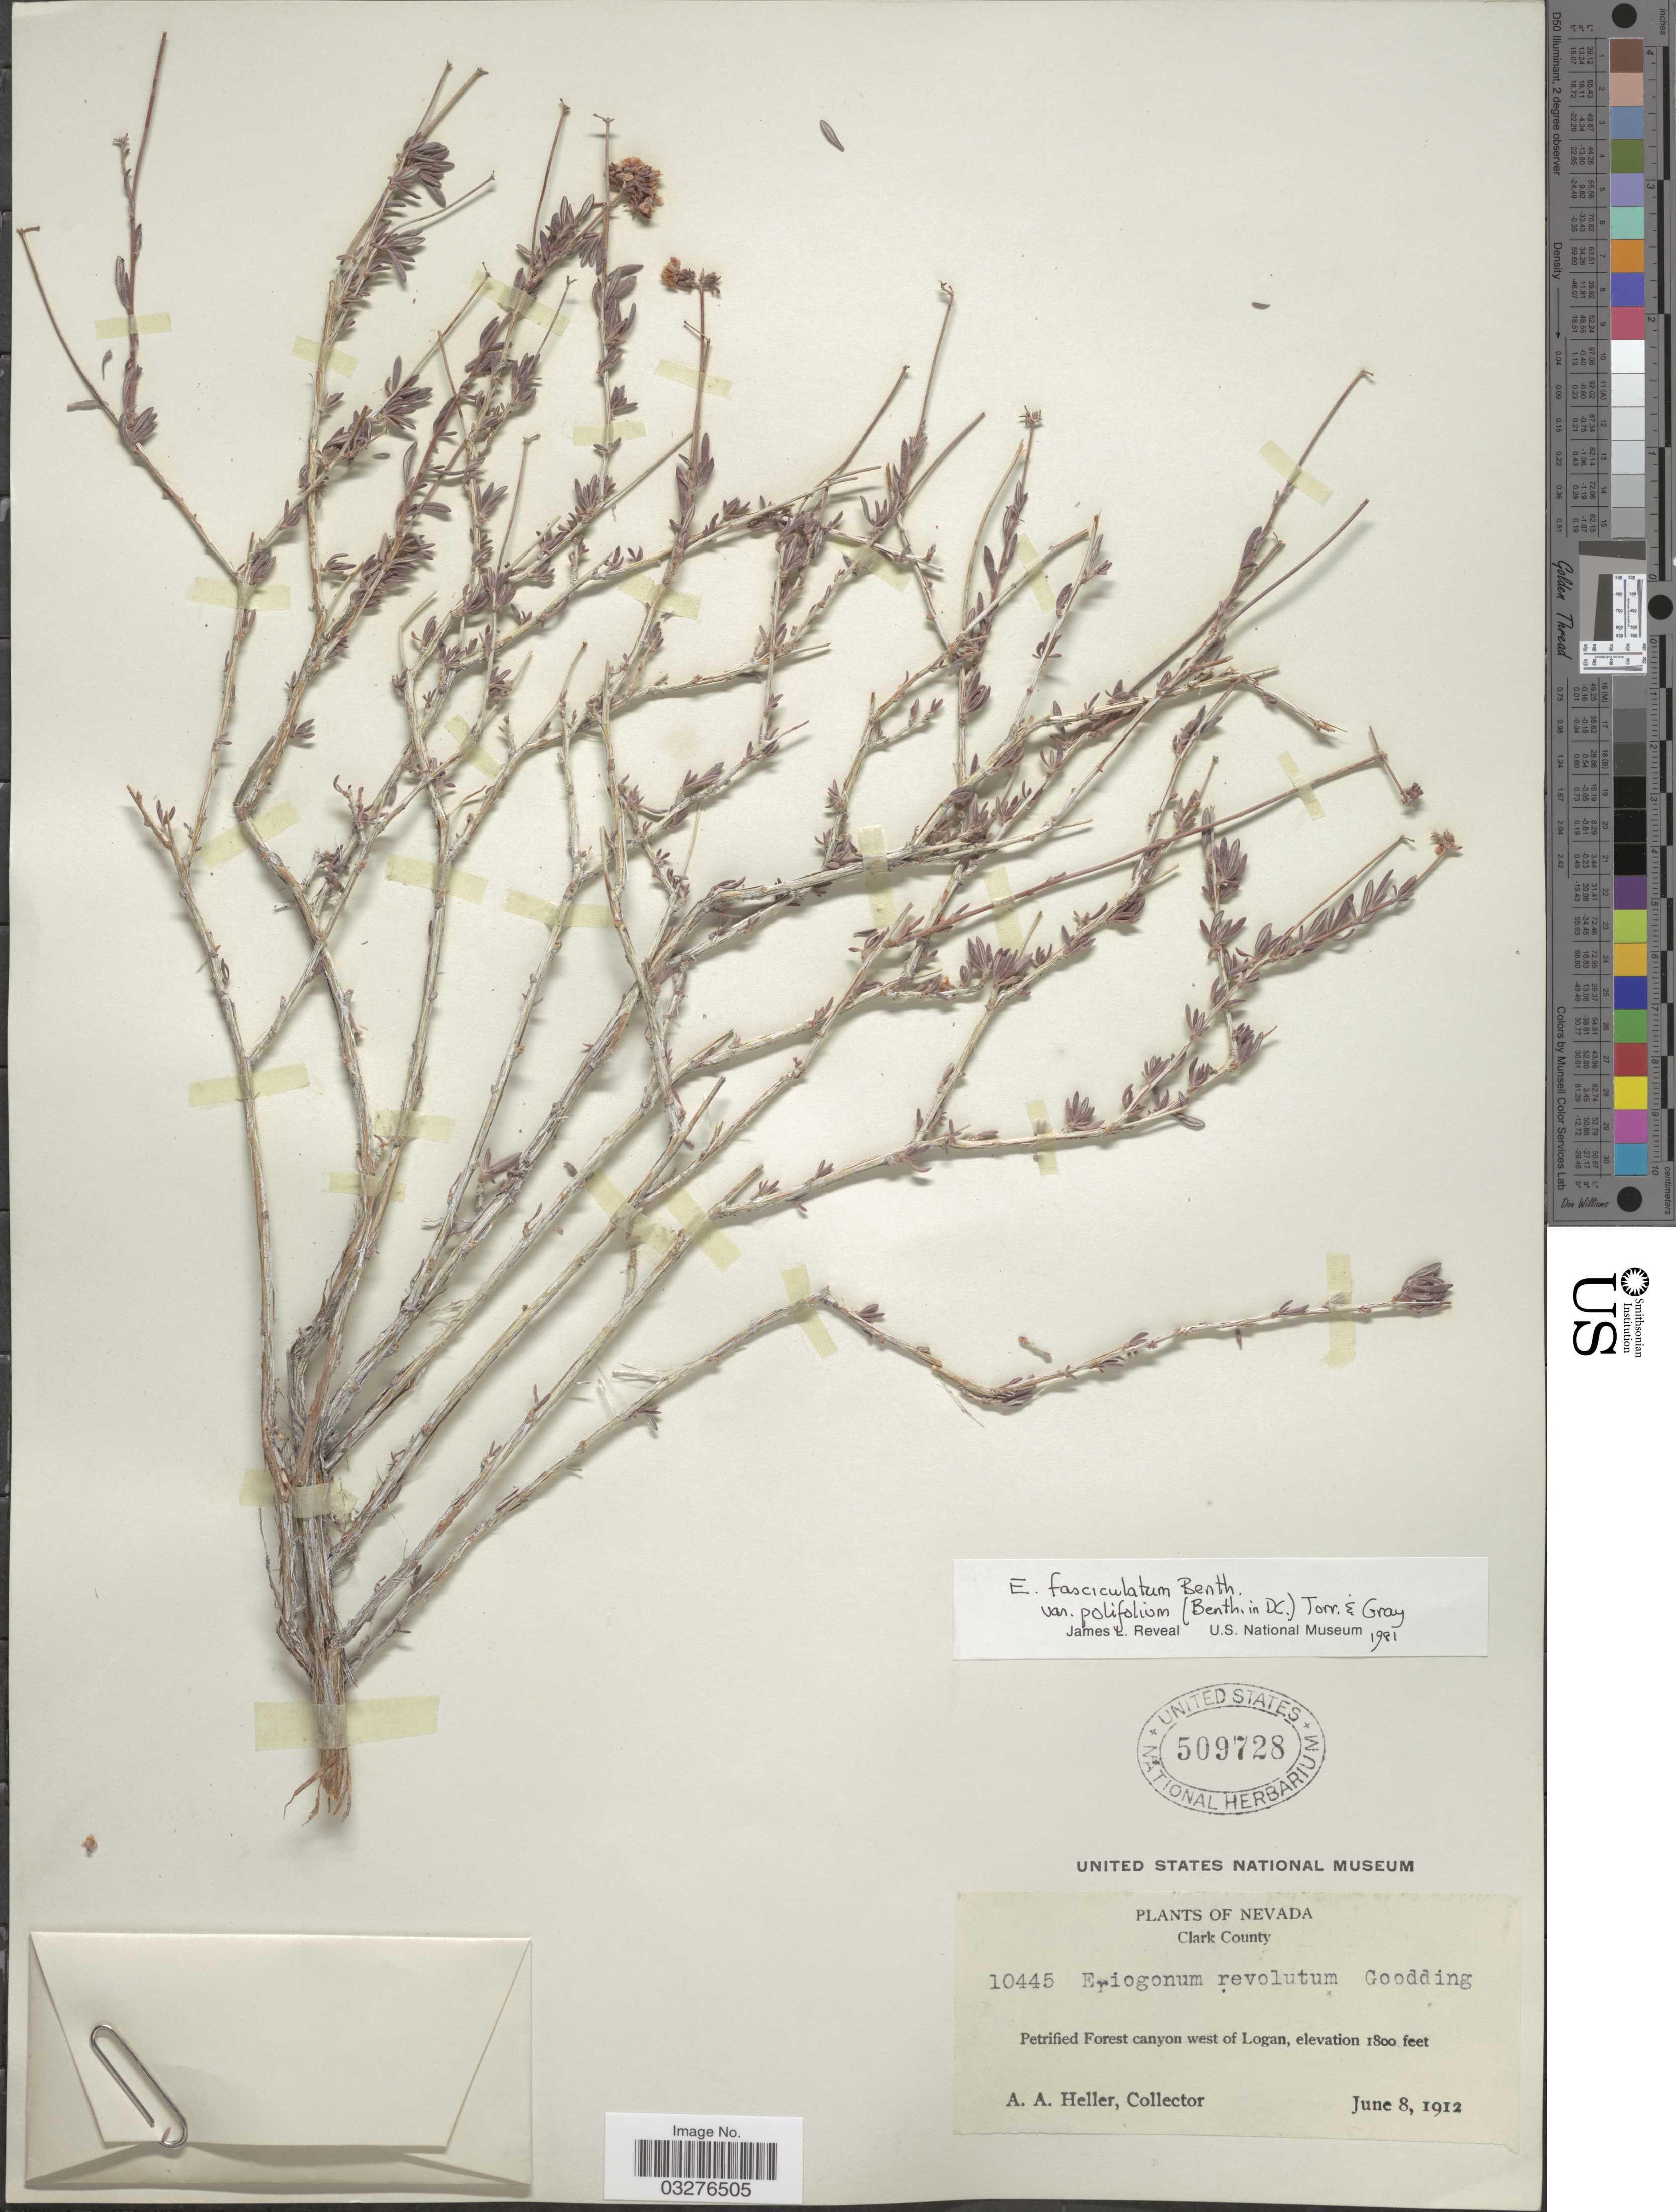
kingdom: Plantae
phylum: Tracheophyta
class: Magnoliopsida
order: Caryophyllales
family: Polygonaceae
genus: Eriogonum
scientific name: Eriogonum fasciculatum var. polifolium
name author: (Benth.) Torr. & A. Gray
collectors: A. A. Heller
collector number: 10445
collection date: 1912-06-08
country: United States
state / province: Nevada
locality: Clark County, Petrified Forest canyon west of Logan.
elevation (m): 549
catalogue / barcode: US 509728